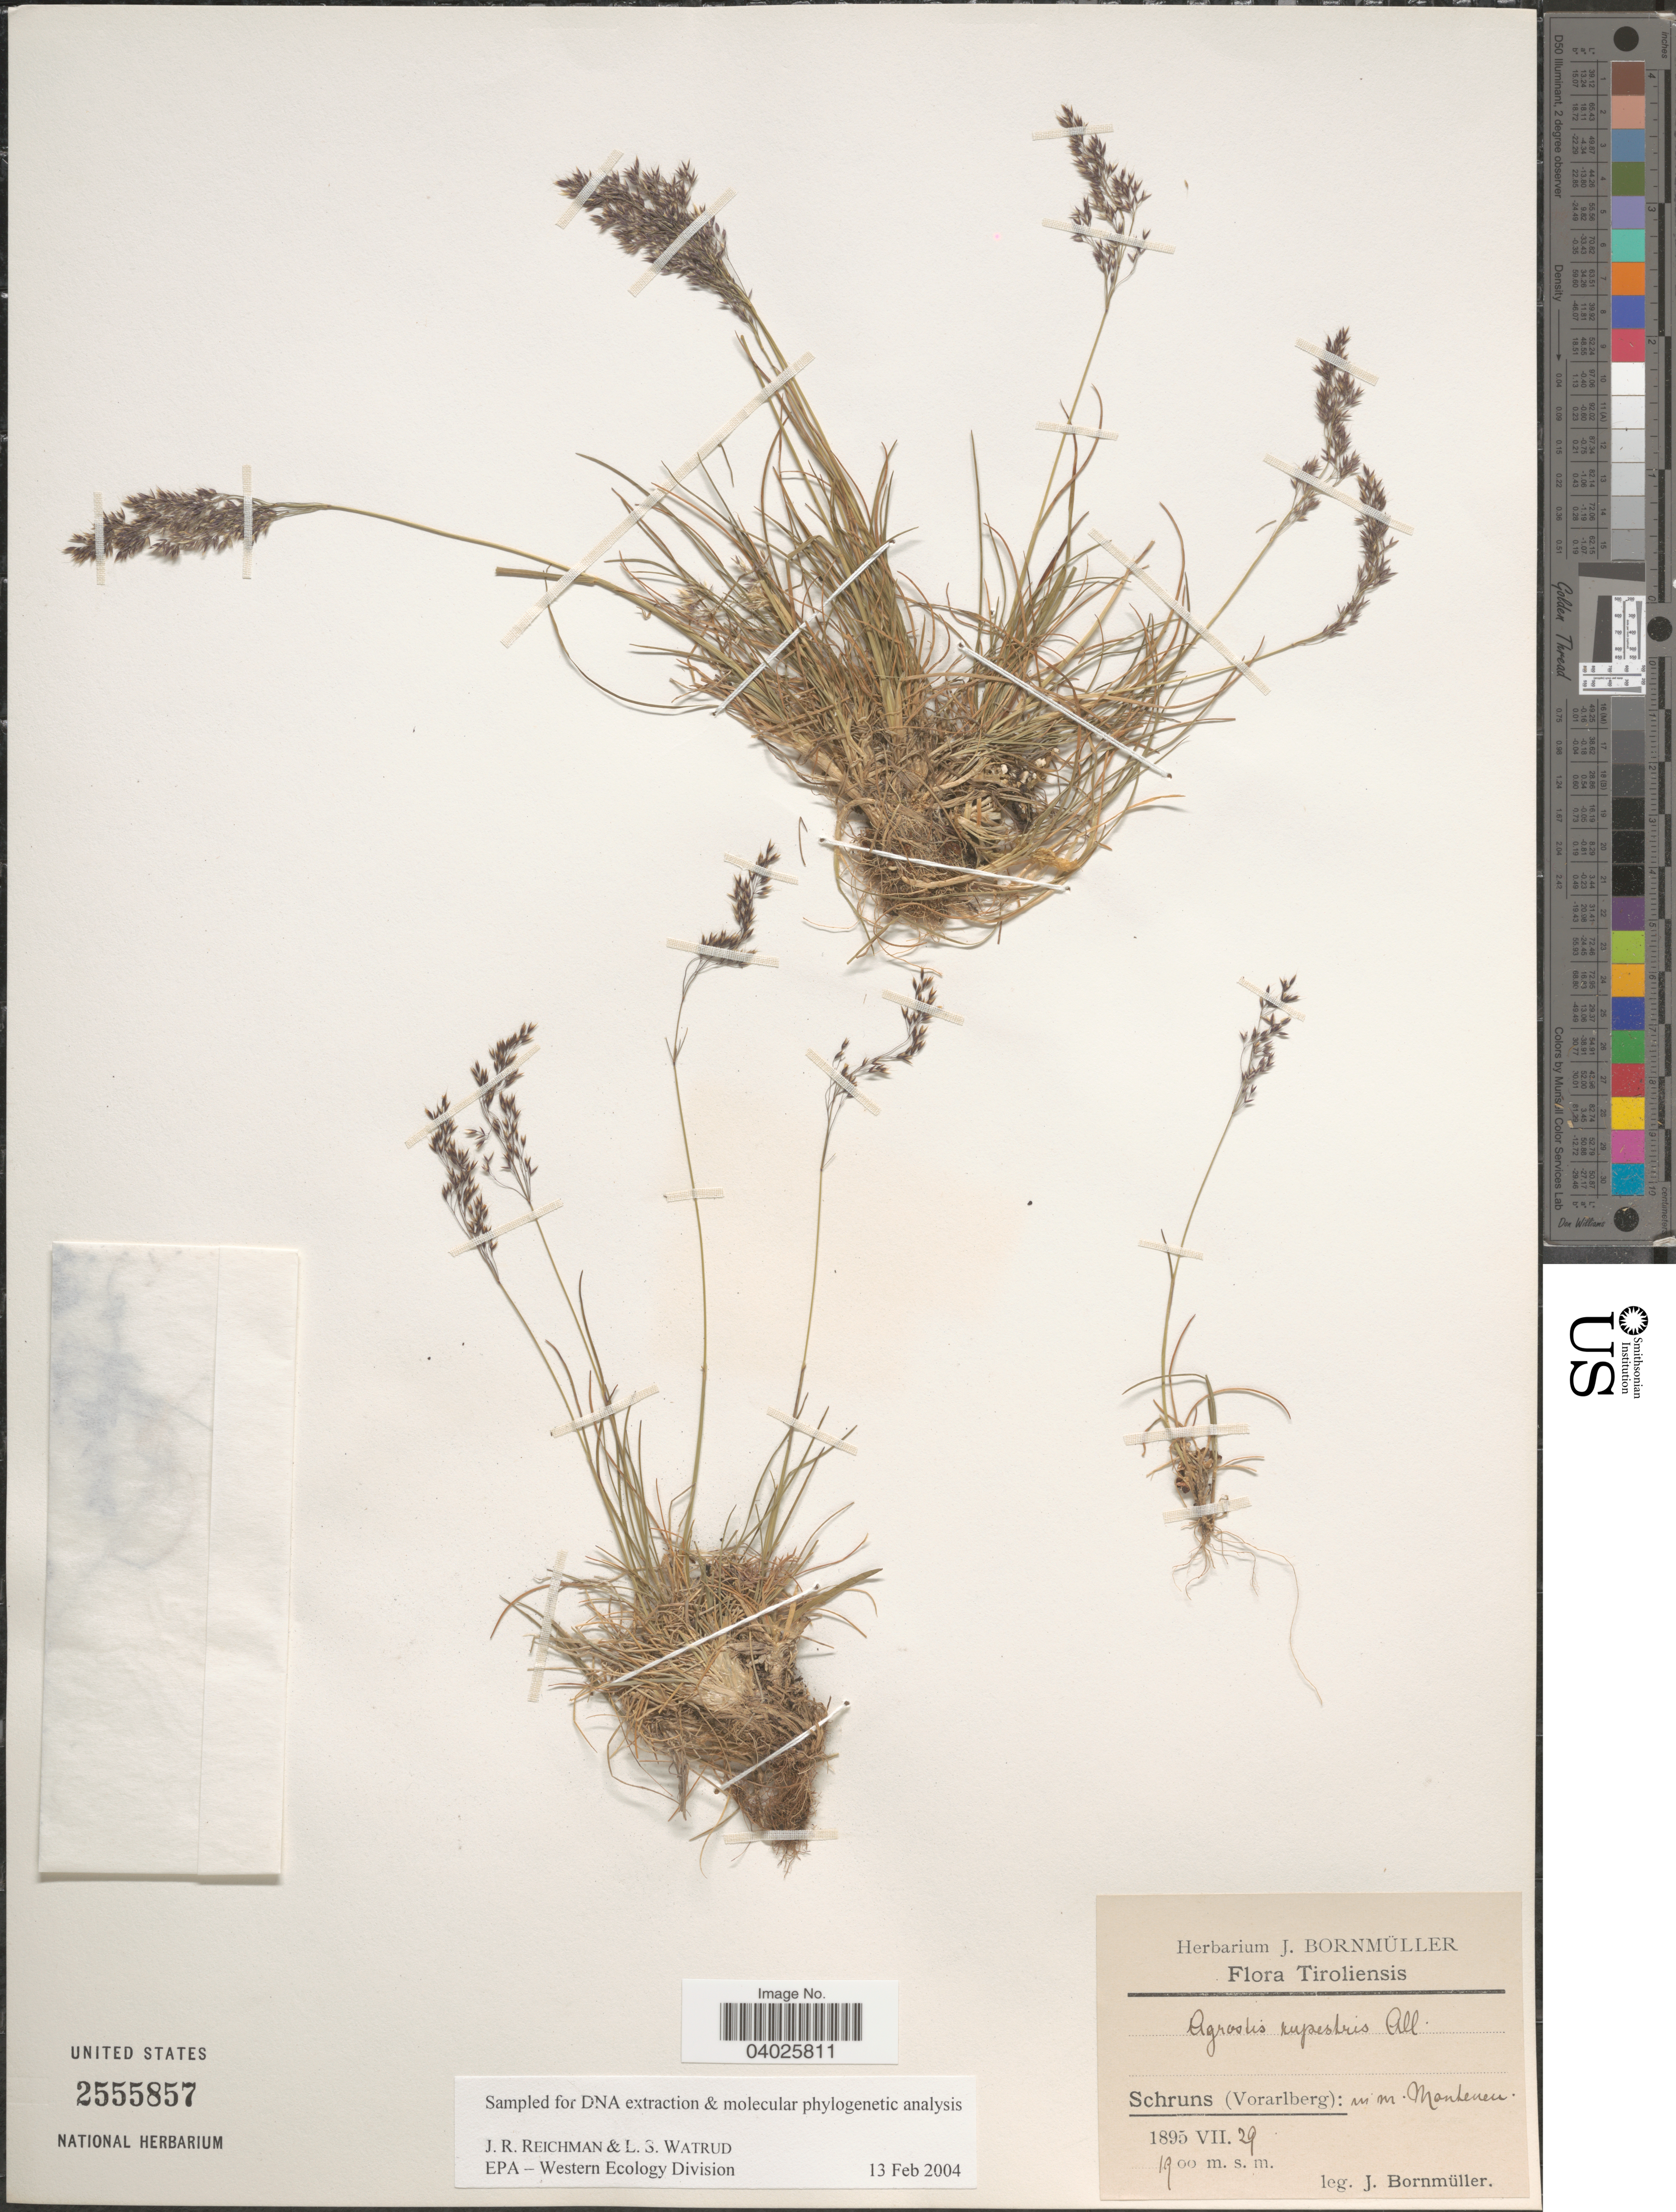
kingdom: Plantae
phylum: Tracheophyta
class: Liliopsida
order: Poales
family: Poaceae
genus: Agrostis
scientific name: Agrostis rupestris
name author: All.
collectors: J. Bornmüller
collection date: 1895-07-29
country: Austria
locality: Tiroliensis. Schruns (Vorarlberg): in m. Montenen.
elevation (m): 1900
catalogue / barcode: US 2555857